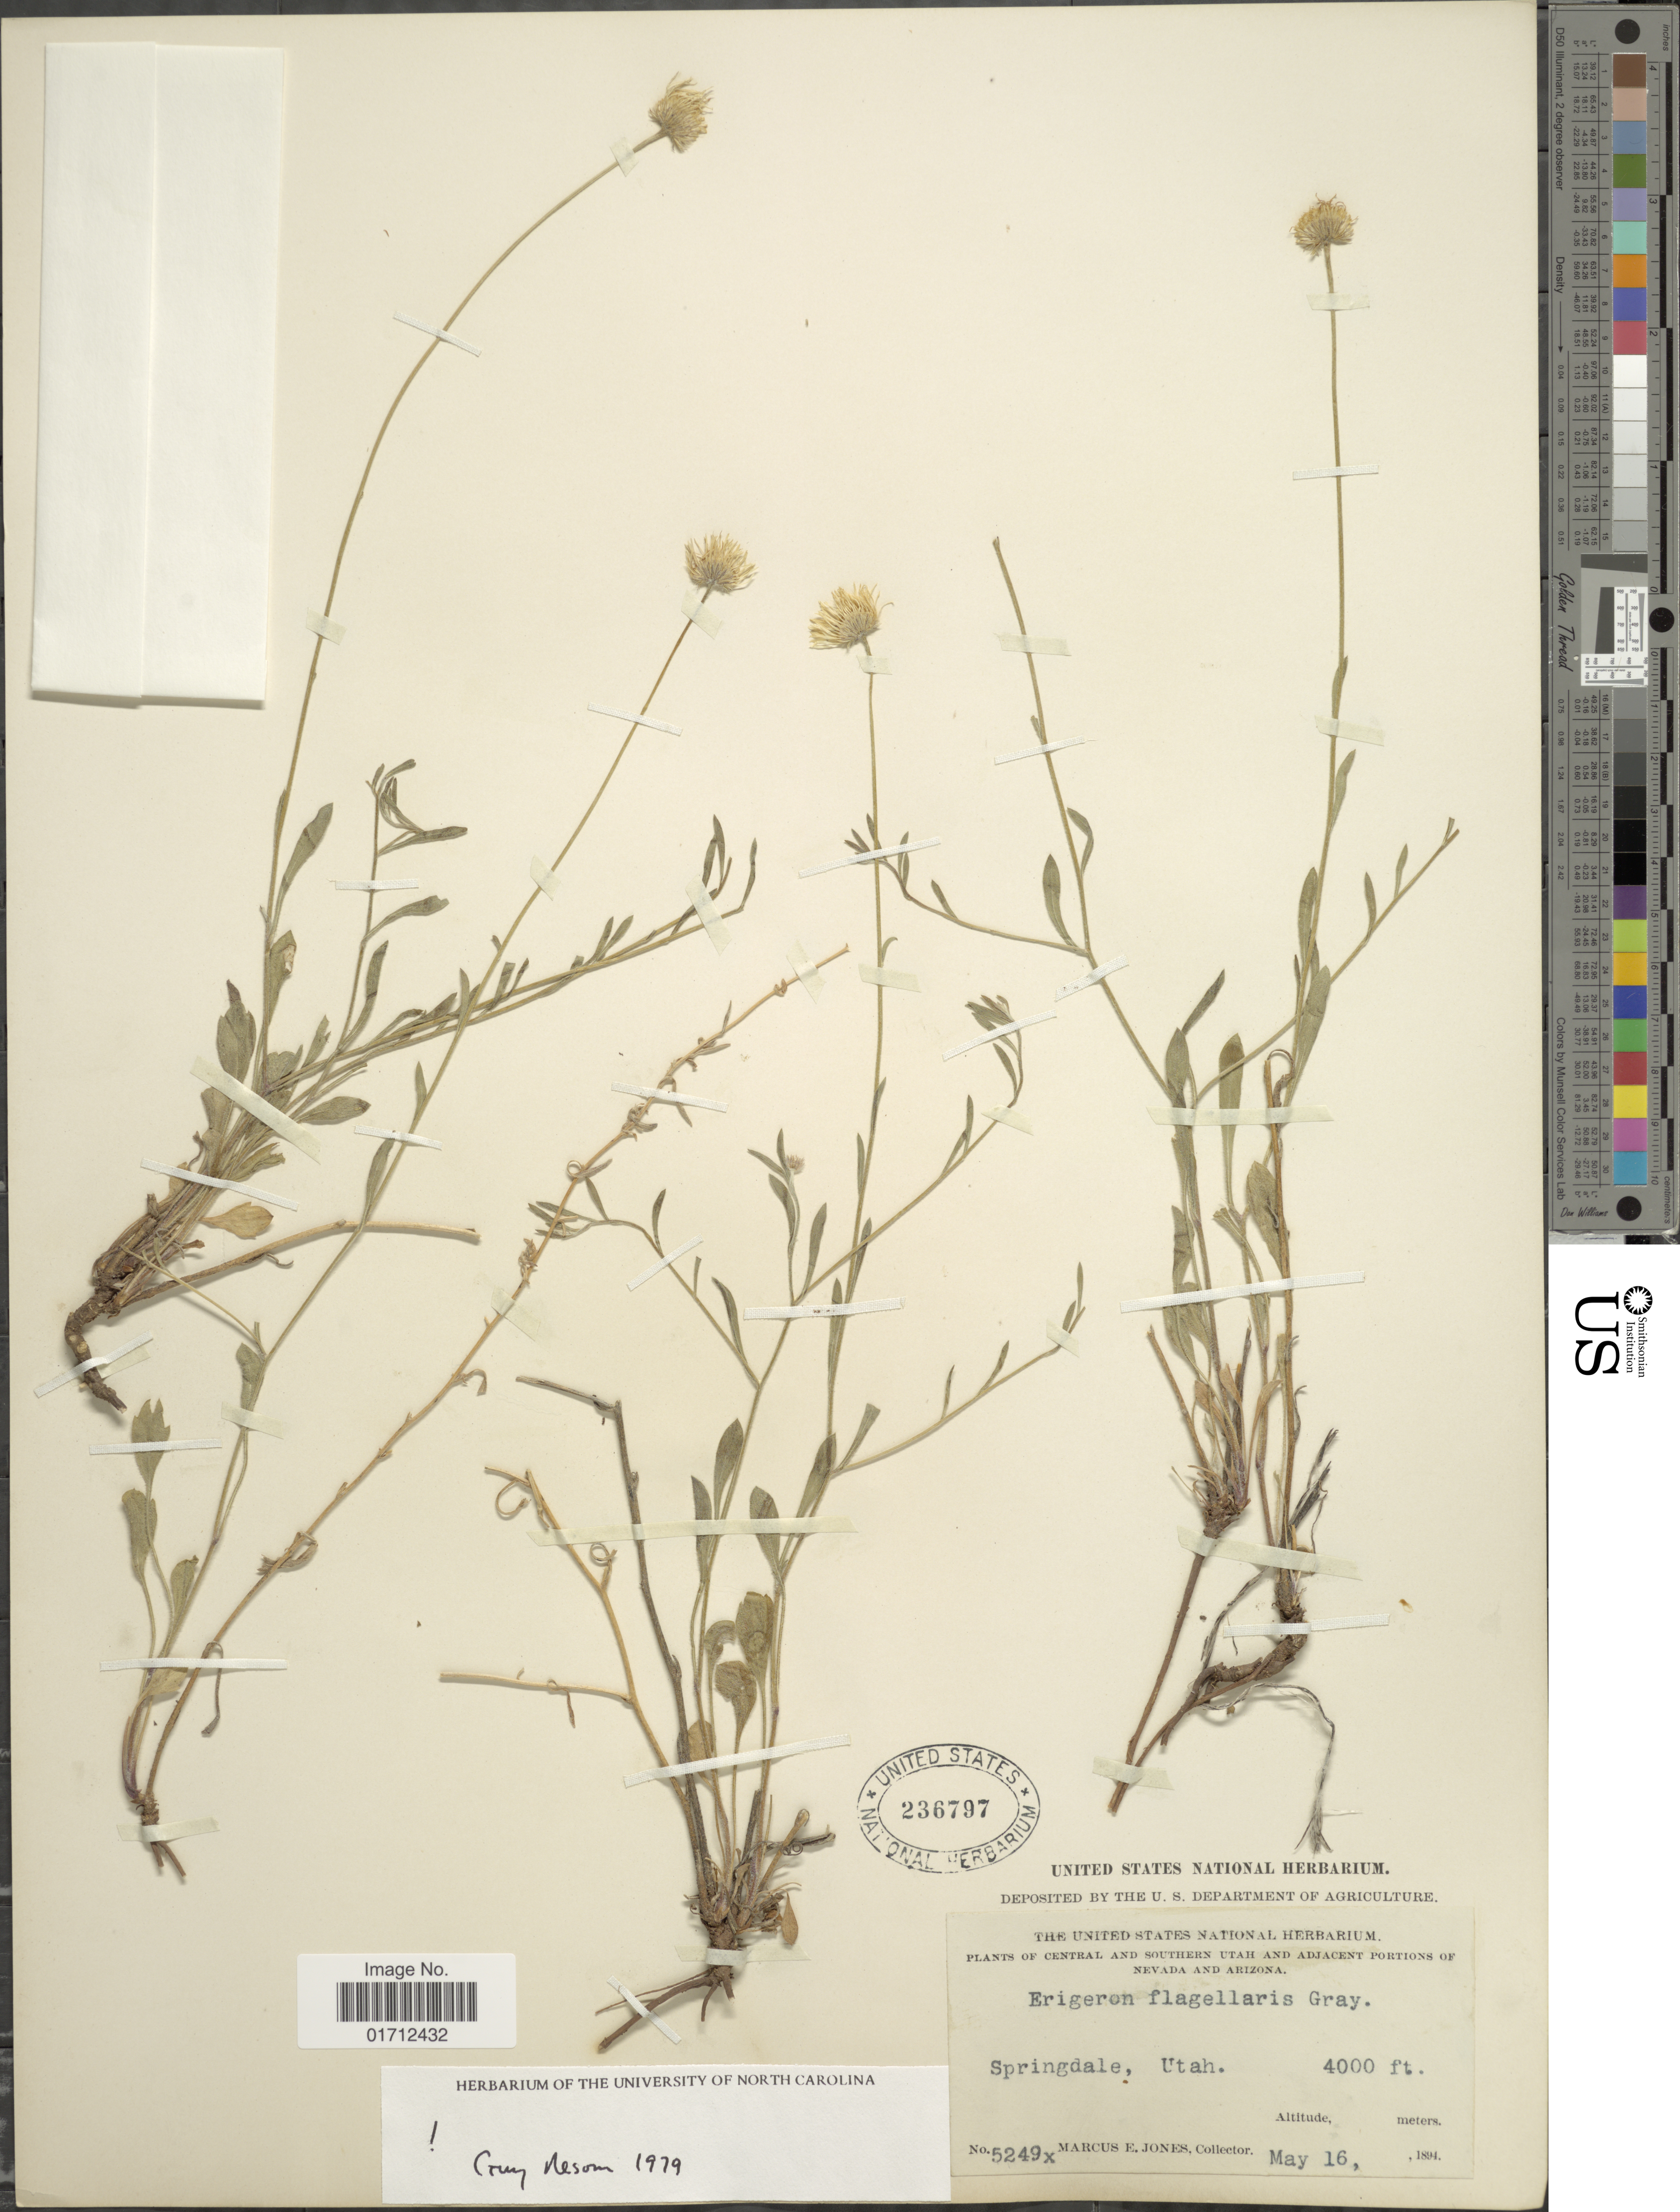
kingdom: Plantae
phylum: Tracheophyta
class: Magnoliopsida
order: Asterales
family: Asteraceae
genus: Erigeron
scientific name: Erigeron flagellaris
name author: A. Gray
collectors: M. E. Jones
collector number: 5249x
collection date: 1894-05-16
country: United States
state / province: Utah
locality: Central and Southern Utah, Springdale, Utah.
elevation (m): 1219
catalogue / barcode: US 236797